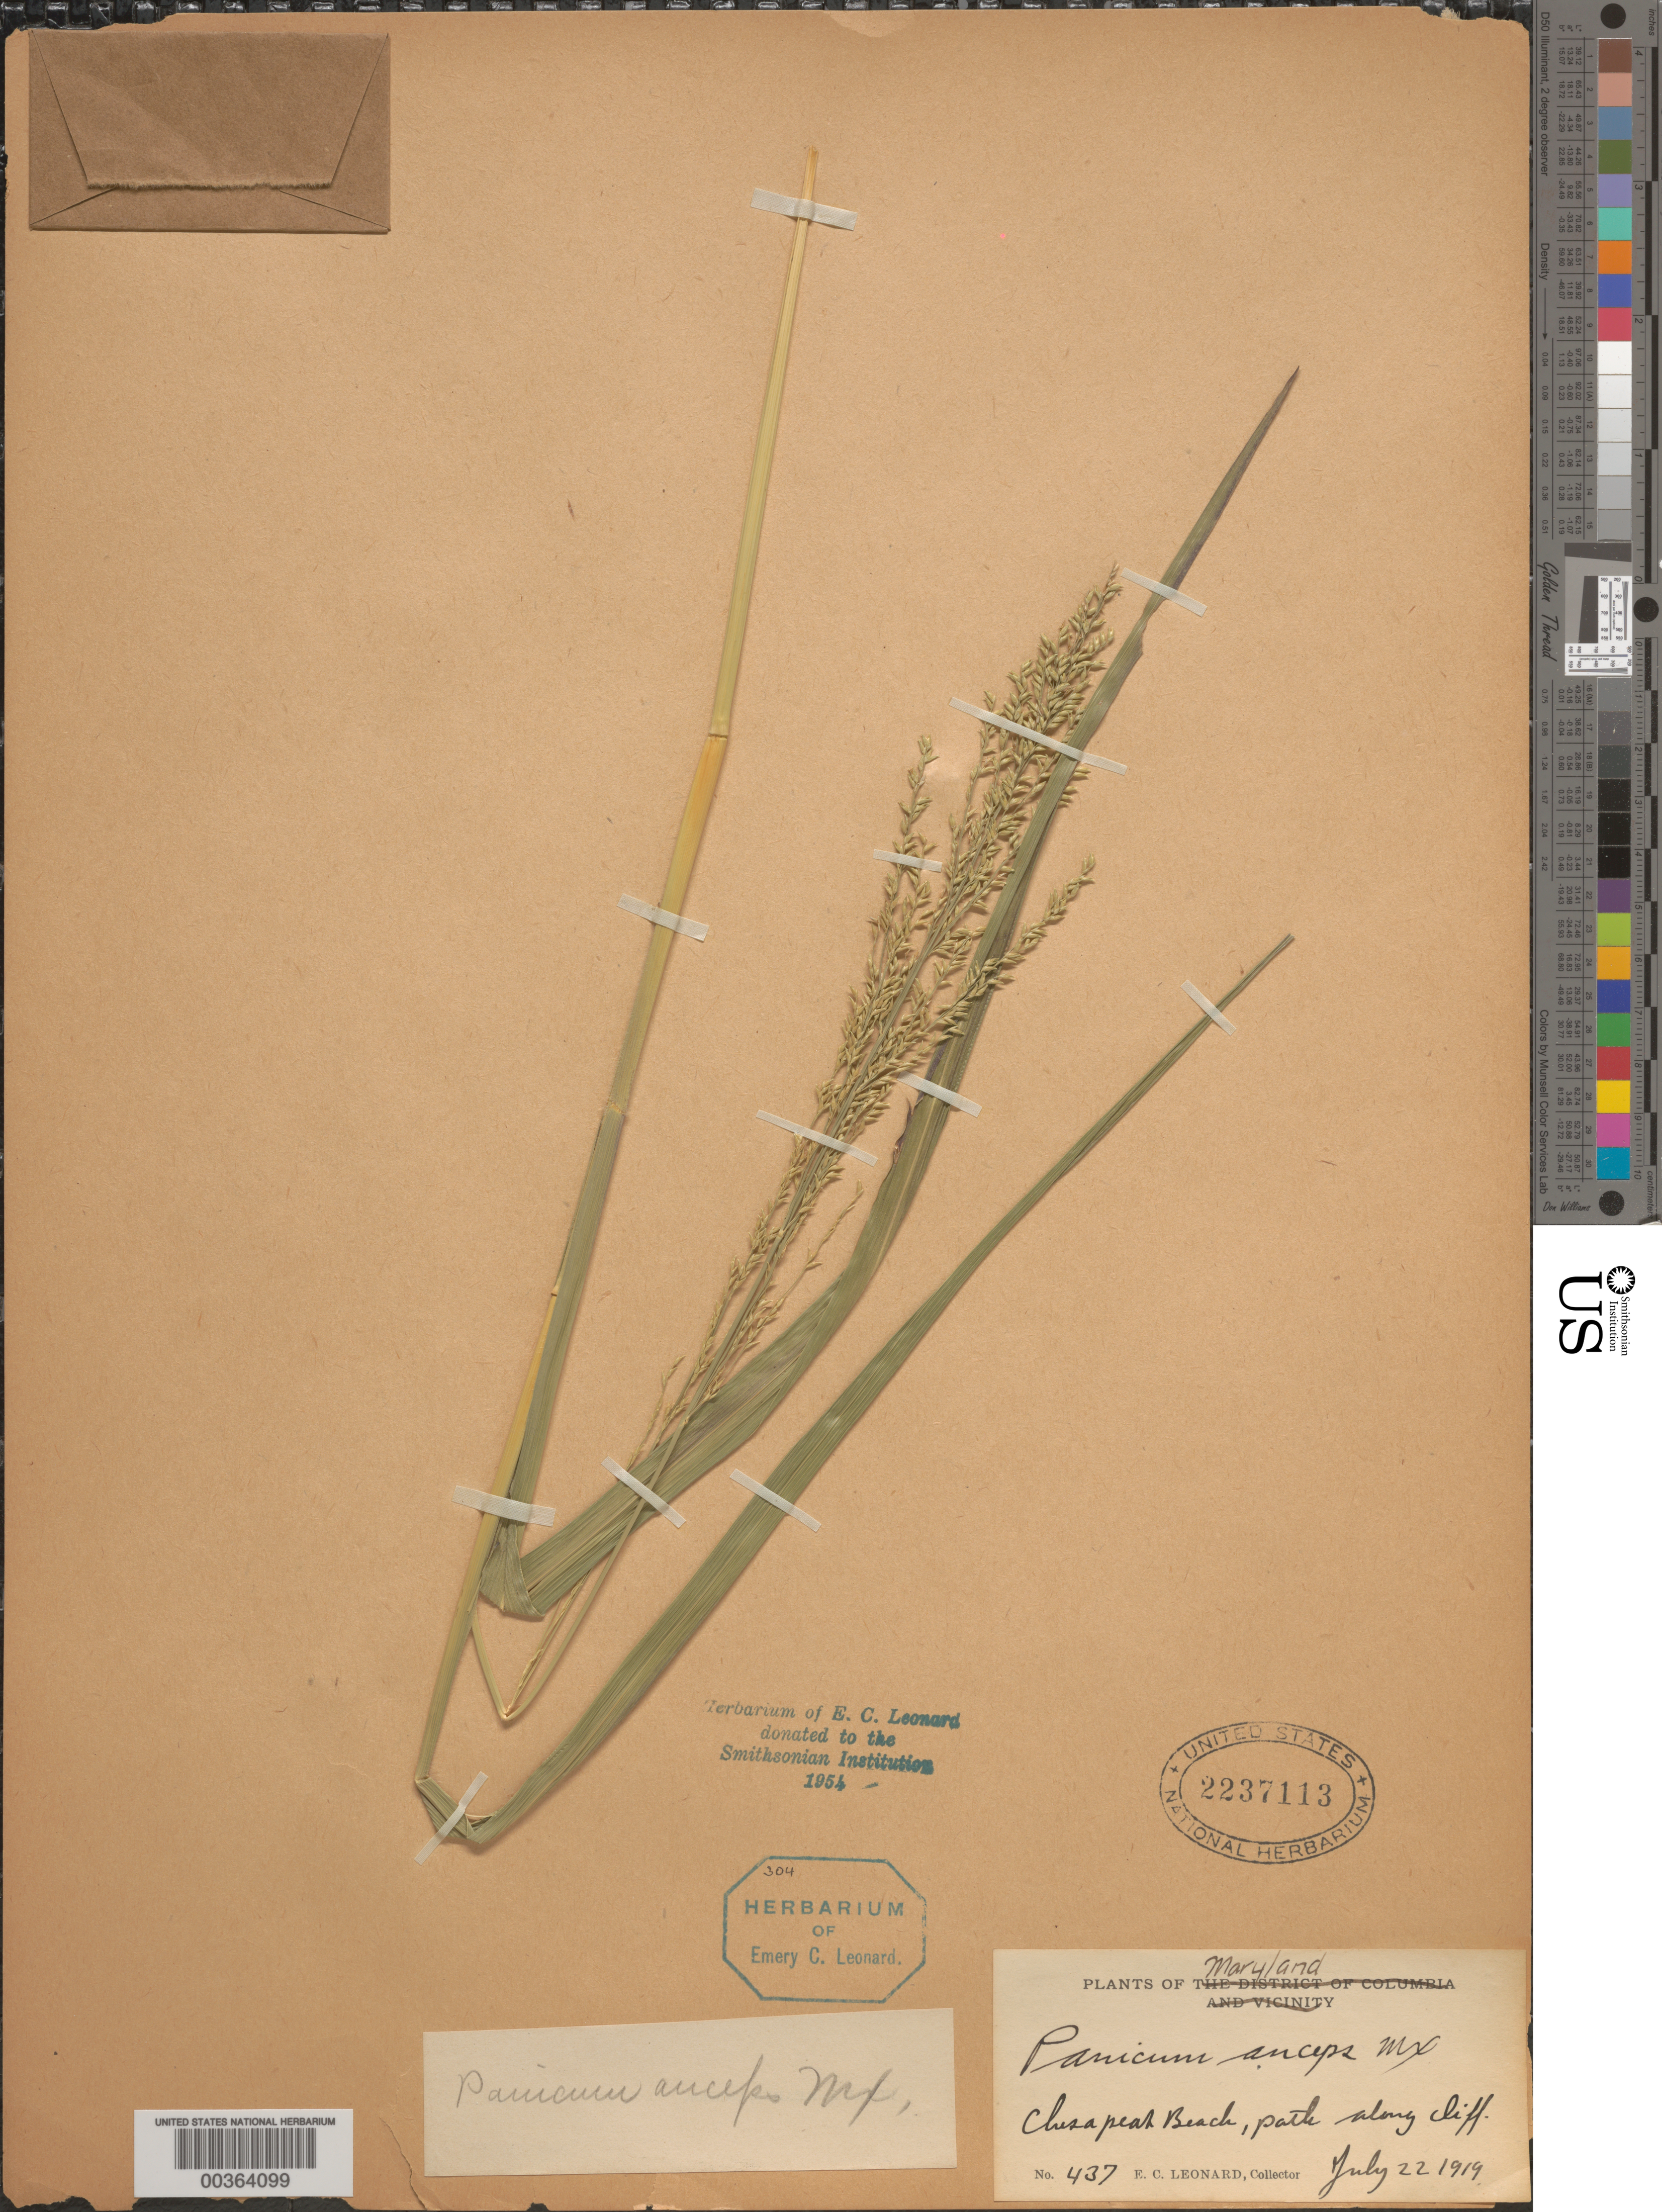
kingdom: Plantae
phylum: Tracheophyta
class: Liliopsida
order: Poales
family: Poaceae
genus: Coleataenia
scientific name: Coleataenia anceps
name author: (Michx.) Soreng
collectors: E. C. Leonard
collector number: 437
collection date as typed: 22 Jul 1919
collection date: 1919-07-22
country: United States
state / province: Maryland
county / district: Calvert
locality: Chesapeake Beach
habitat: Along cliff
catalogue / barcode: US 2237113